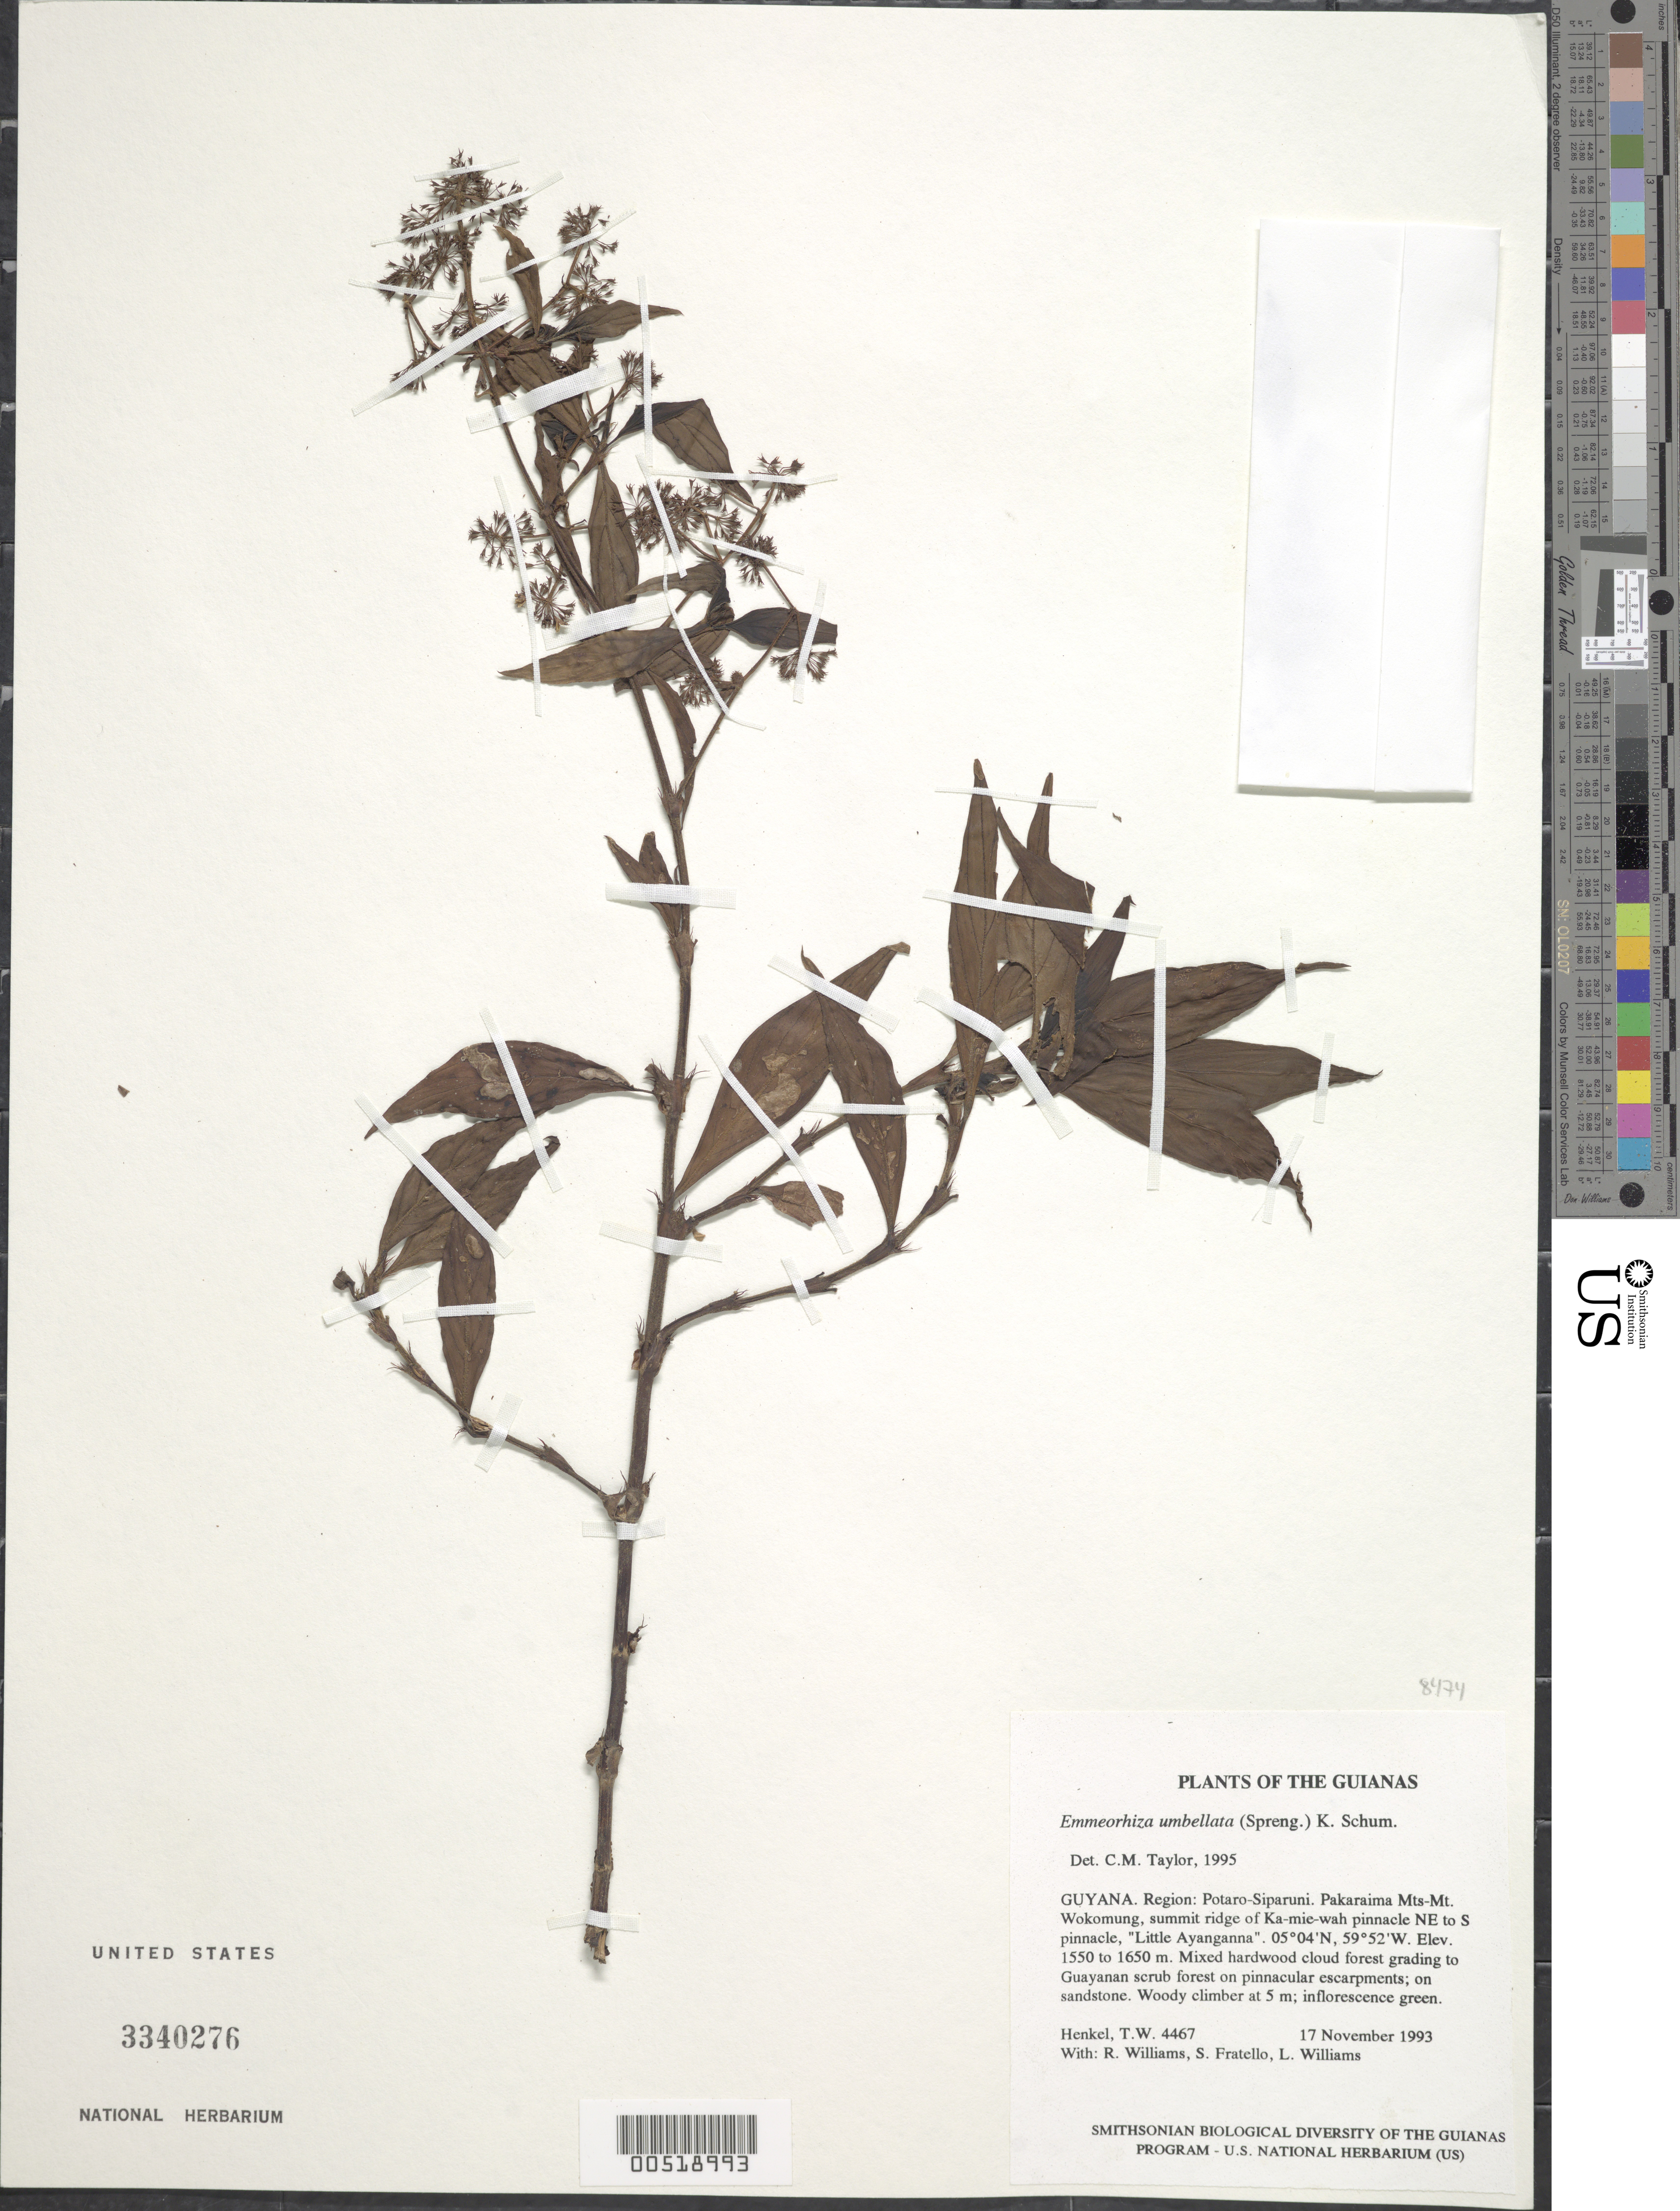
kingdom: Plantae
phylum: Tracheophyta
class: Magnoliopsida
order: Gentianales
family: Rubiaceae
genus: Emmeorhiza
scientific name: Emmeorhiza umbellata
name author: (Spreng.) K. Schum.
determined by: Taylor, Charlotte M.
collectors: T. Henkel, R. Williams, S. Fratello & L. Williams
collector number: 4467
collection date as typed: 17 November 1993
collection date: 1993-11-17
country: Guyana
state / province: Potaro-Siparuni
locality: Pakaraima Mts-Mt. Wokomung, summit ridge of Ka-mie-wah pinnacle NE to S pinnacle, "Little Ayanganna"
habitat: Mixed hardwood cloud forest grading to Guayanan scrub forest on pinnacular escarpments; on sandstone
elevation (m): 1550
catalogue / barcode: US 3340276